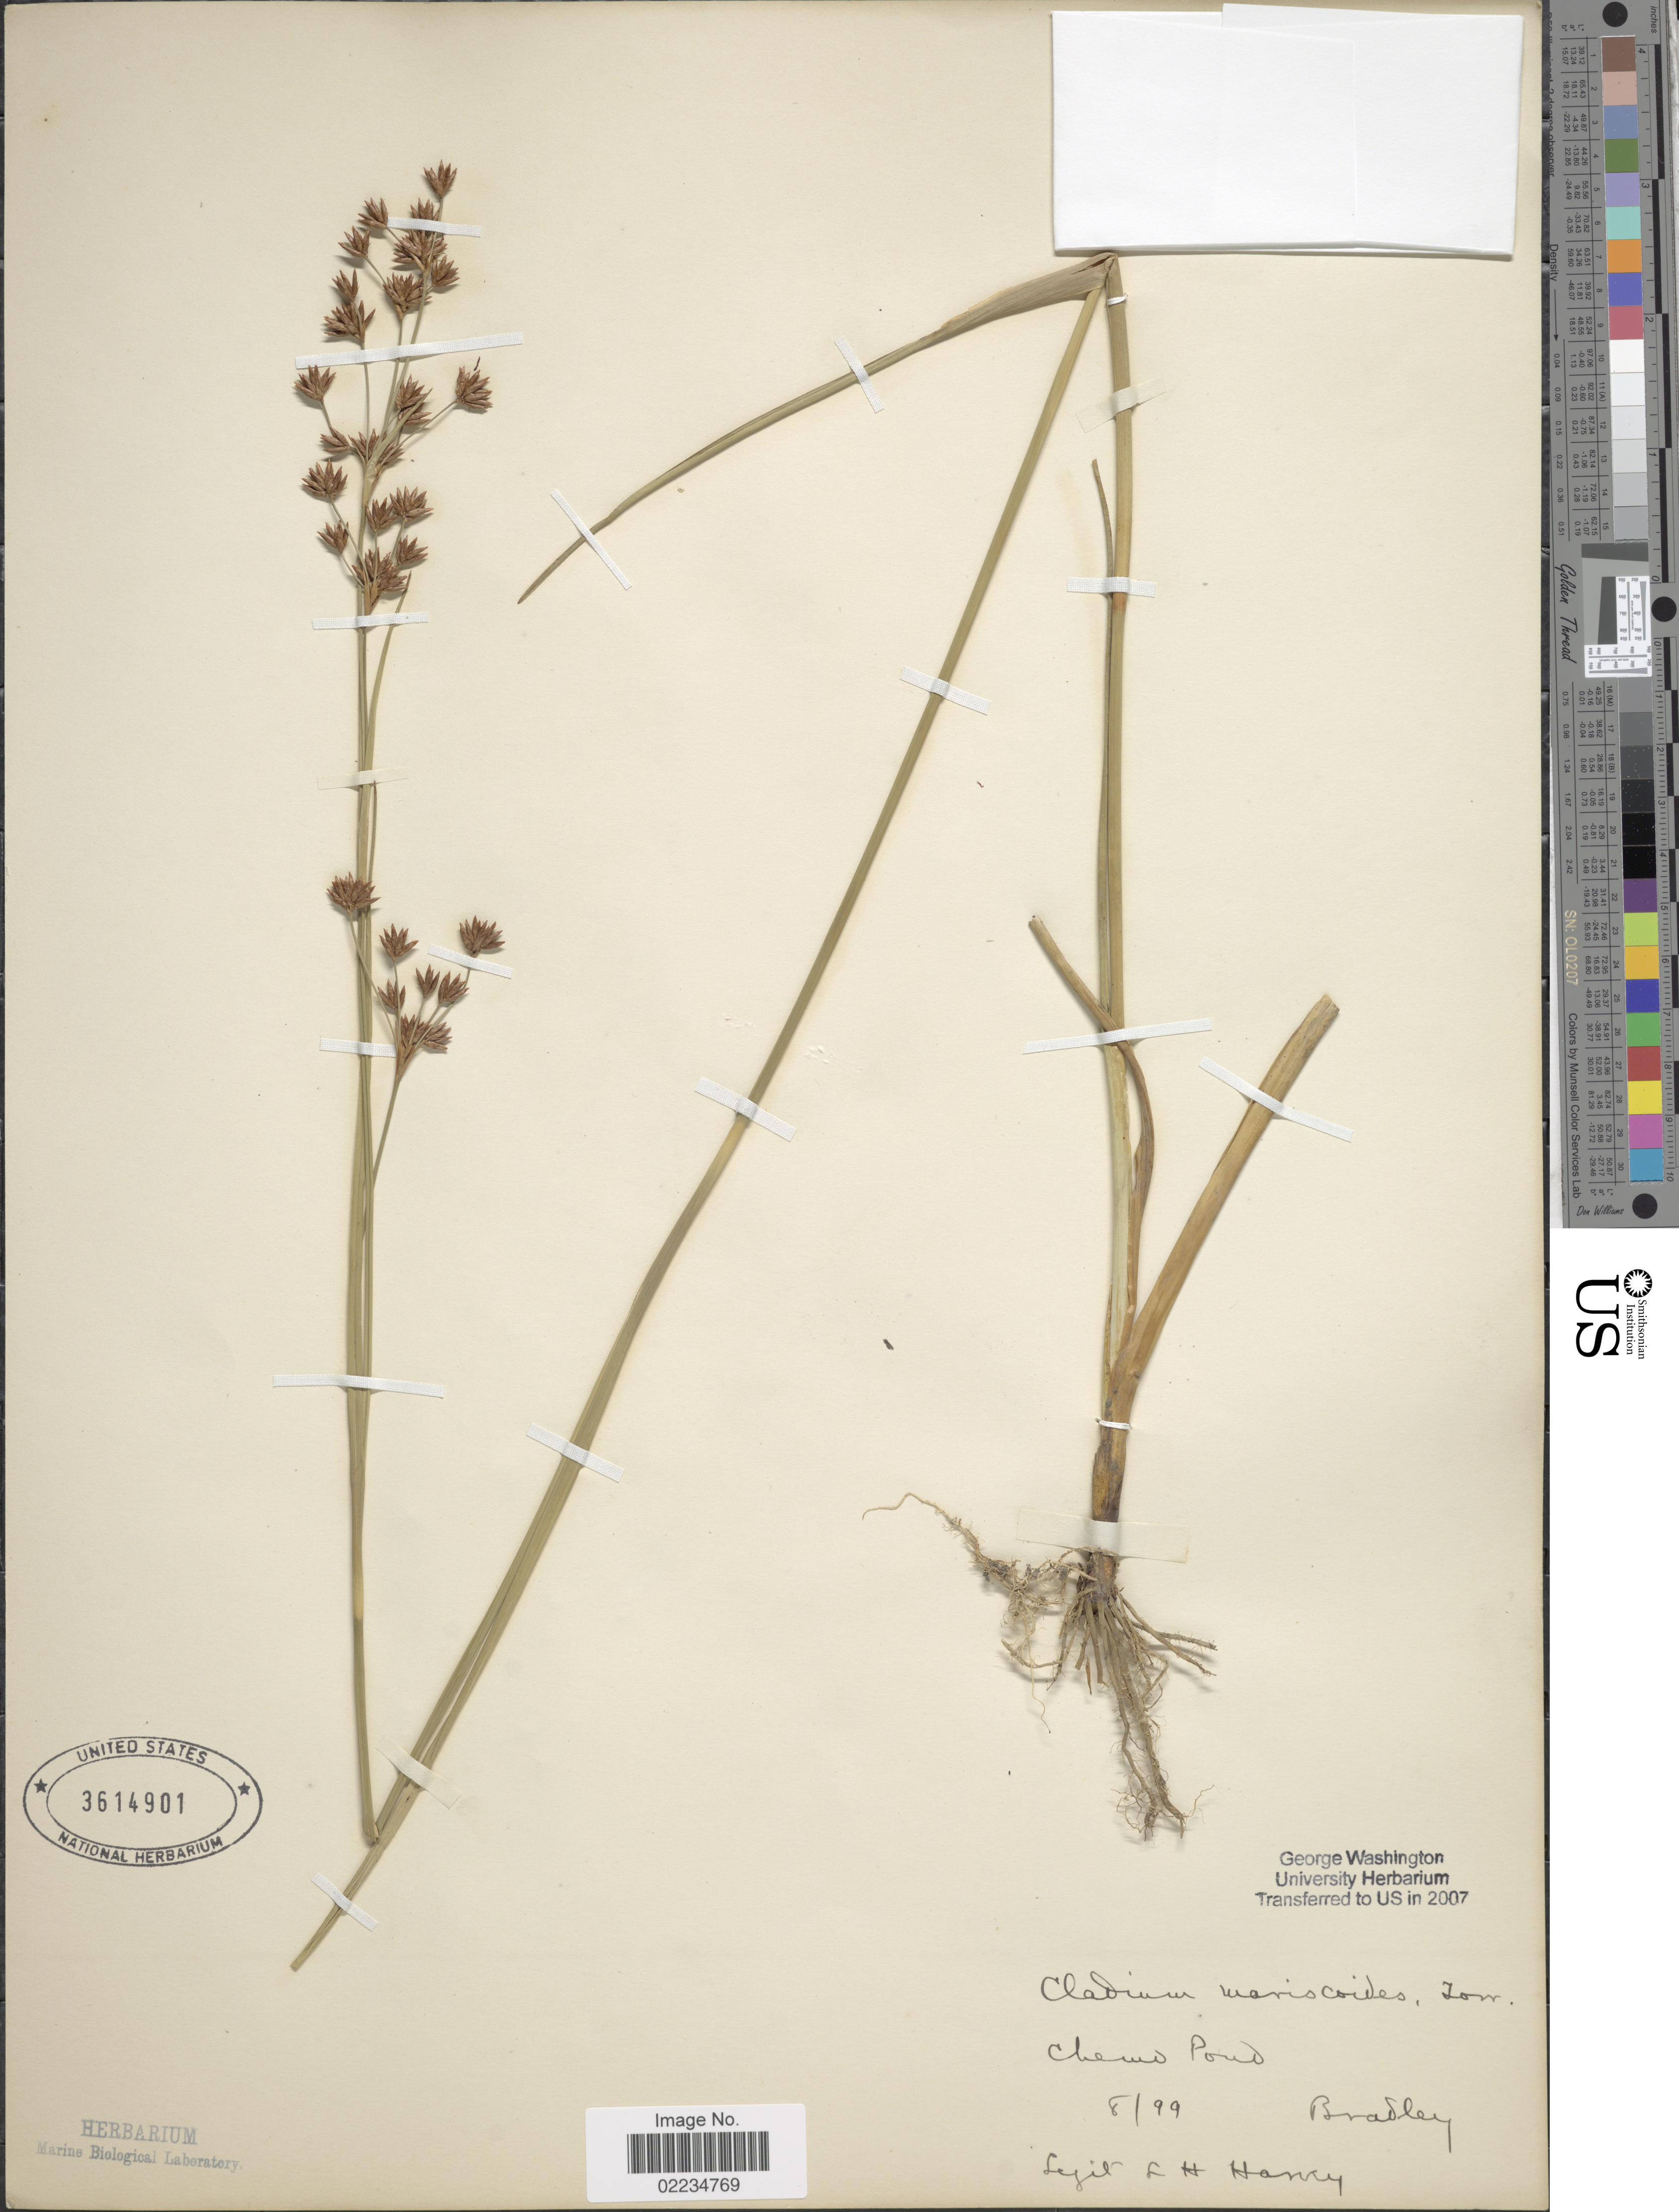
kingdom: Plantae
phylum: Tracheophyta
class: Liliopsida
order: Poales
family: Cyperaceae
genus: Cladium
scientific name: Cladium mariscoides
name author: (Muhl.) Torr.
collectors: L. H. Harvey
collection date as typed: Transcribed d/m/y: /8/99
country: United States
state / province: Maine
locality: Bradley, Chemo Pond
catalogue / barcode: US 3614901